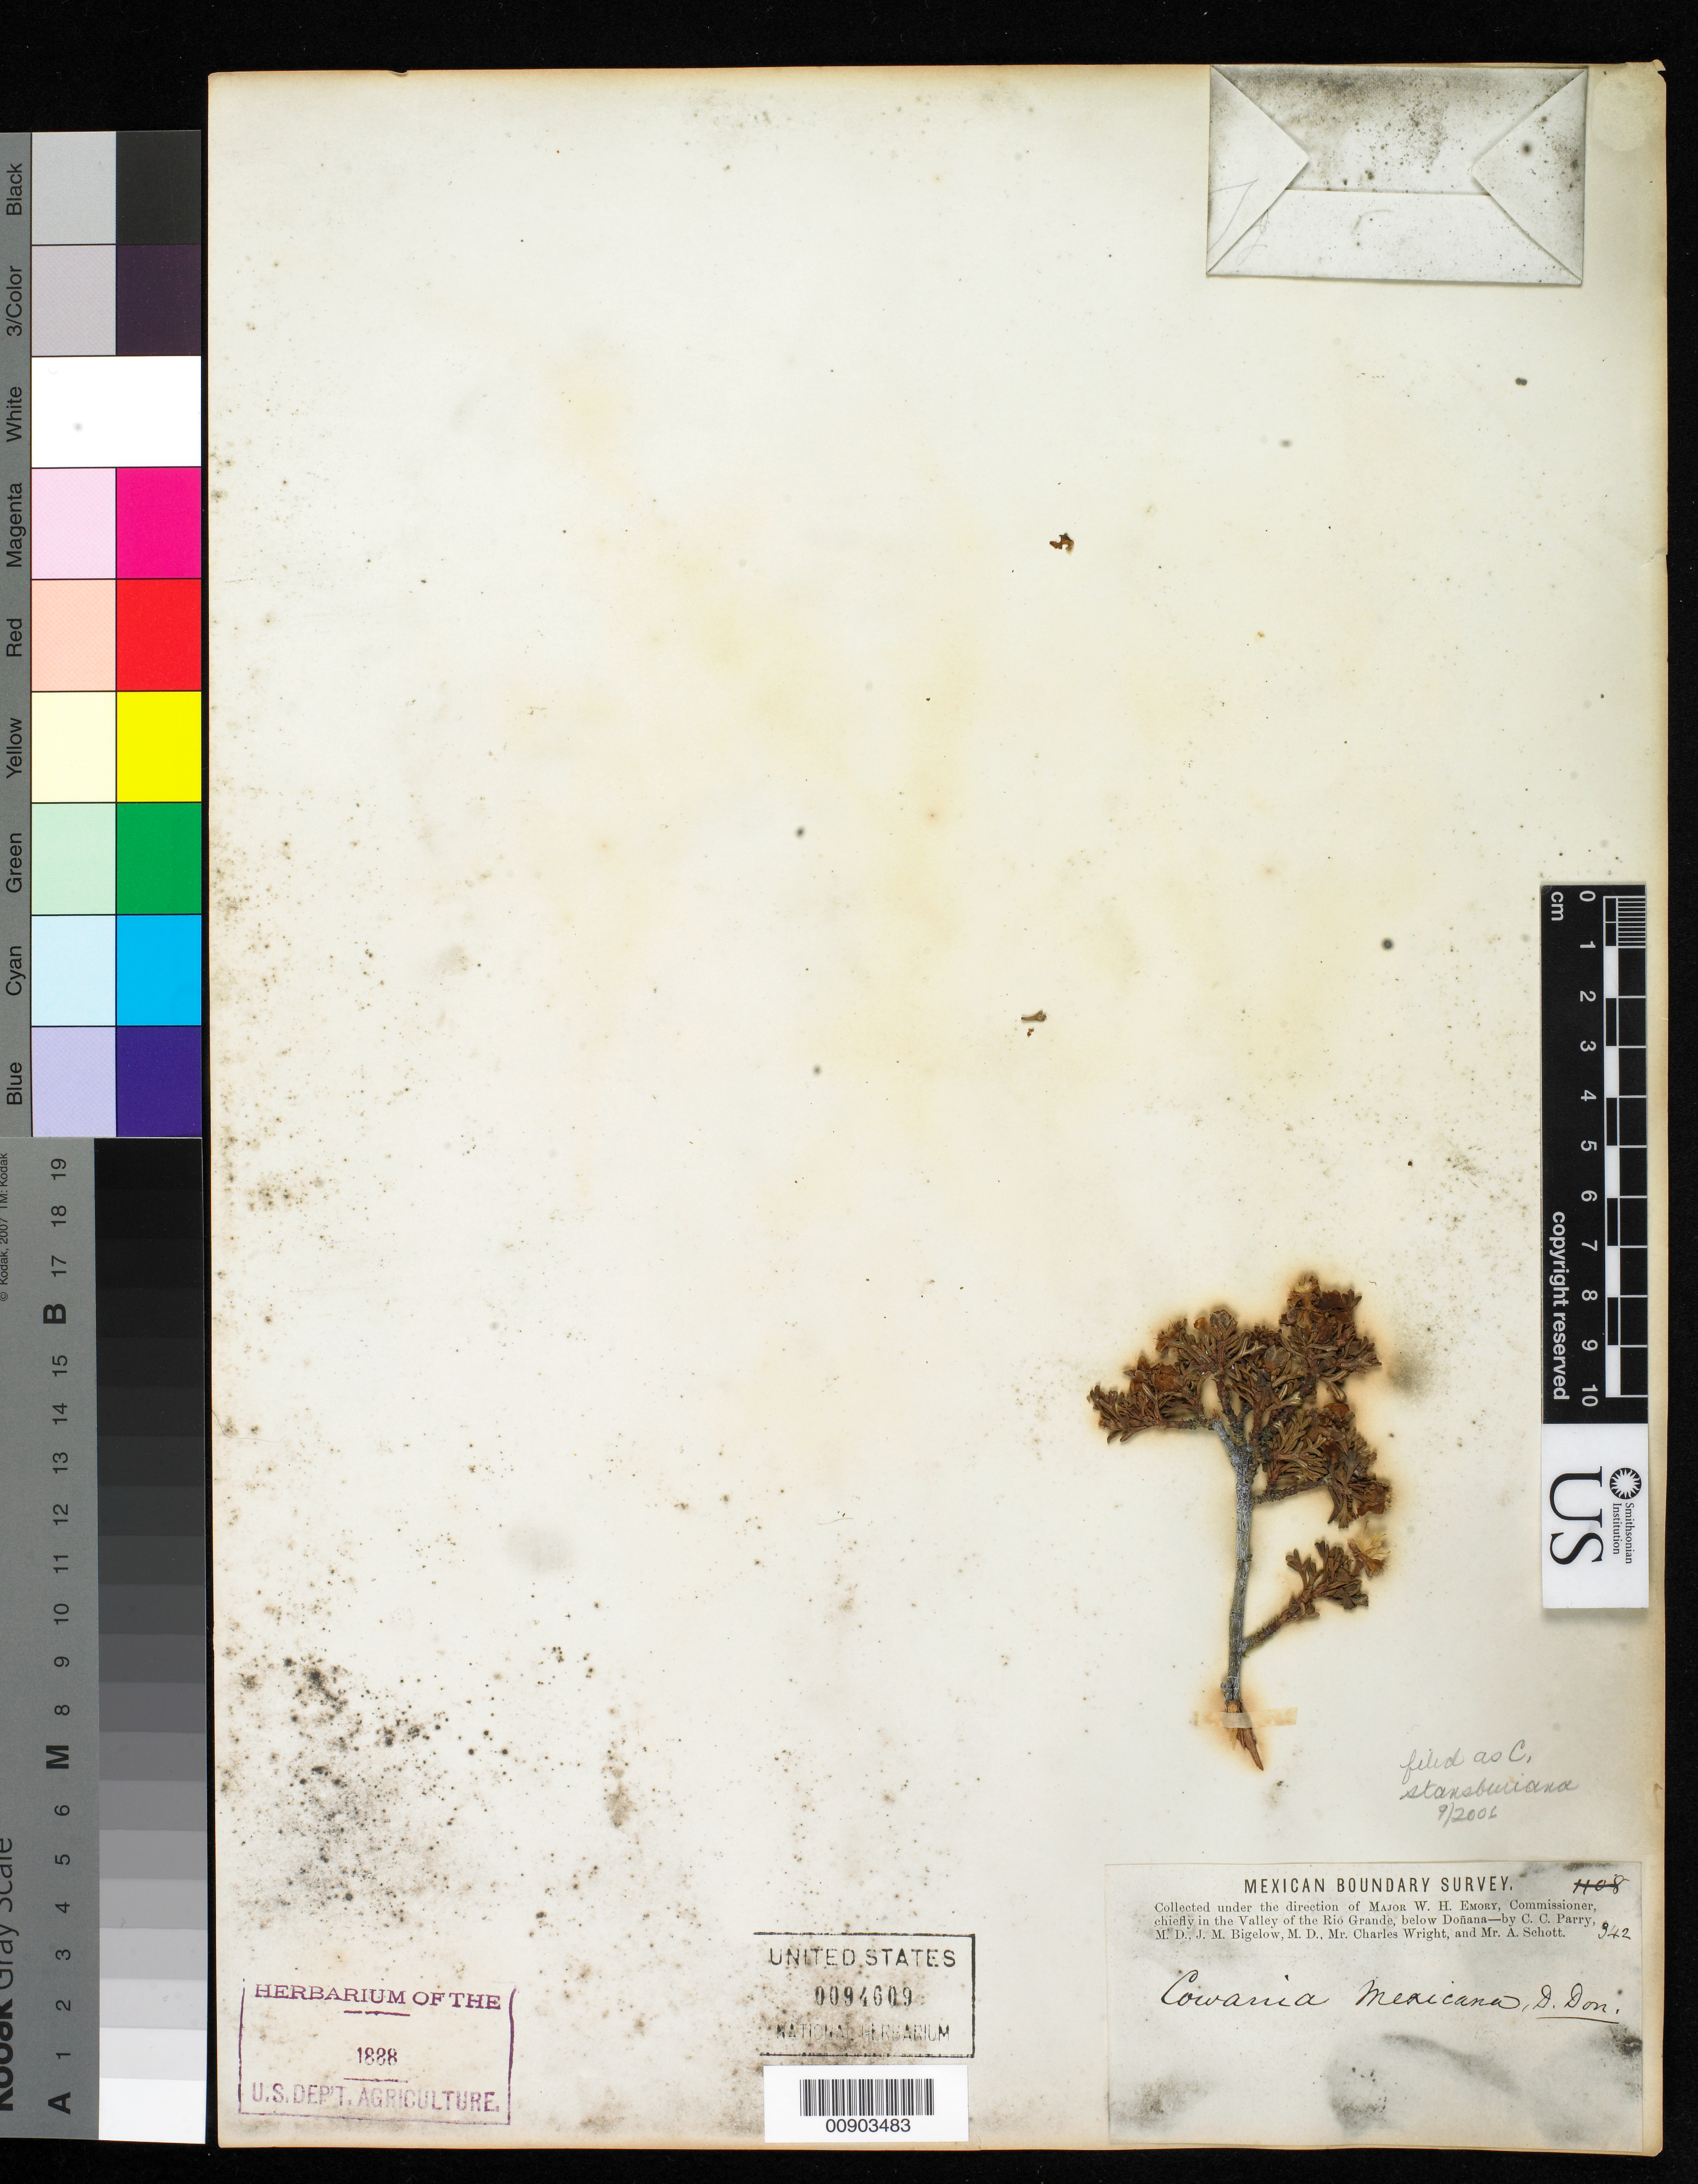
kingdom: Plantae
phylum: Tracheophyta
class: Magnoliopsida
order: Rosales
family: Rosaceae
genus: Purshia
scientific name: Purshia stansburyana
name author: (Torr.) Henrickson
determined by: Strong, Mark T., (BOT), Smithsonian Institution - National Museum of Natural History (UNITED STATES)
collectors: C. C. Parry, J. M. Bigelow, C. Wright & A. C. V. Schott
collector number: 342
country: United States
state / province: New Mexico / Texas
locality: Valley of the Rio Grande, below Doñana.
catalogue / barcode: US 94609